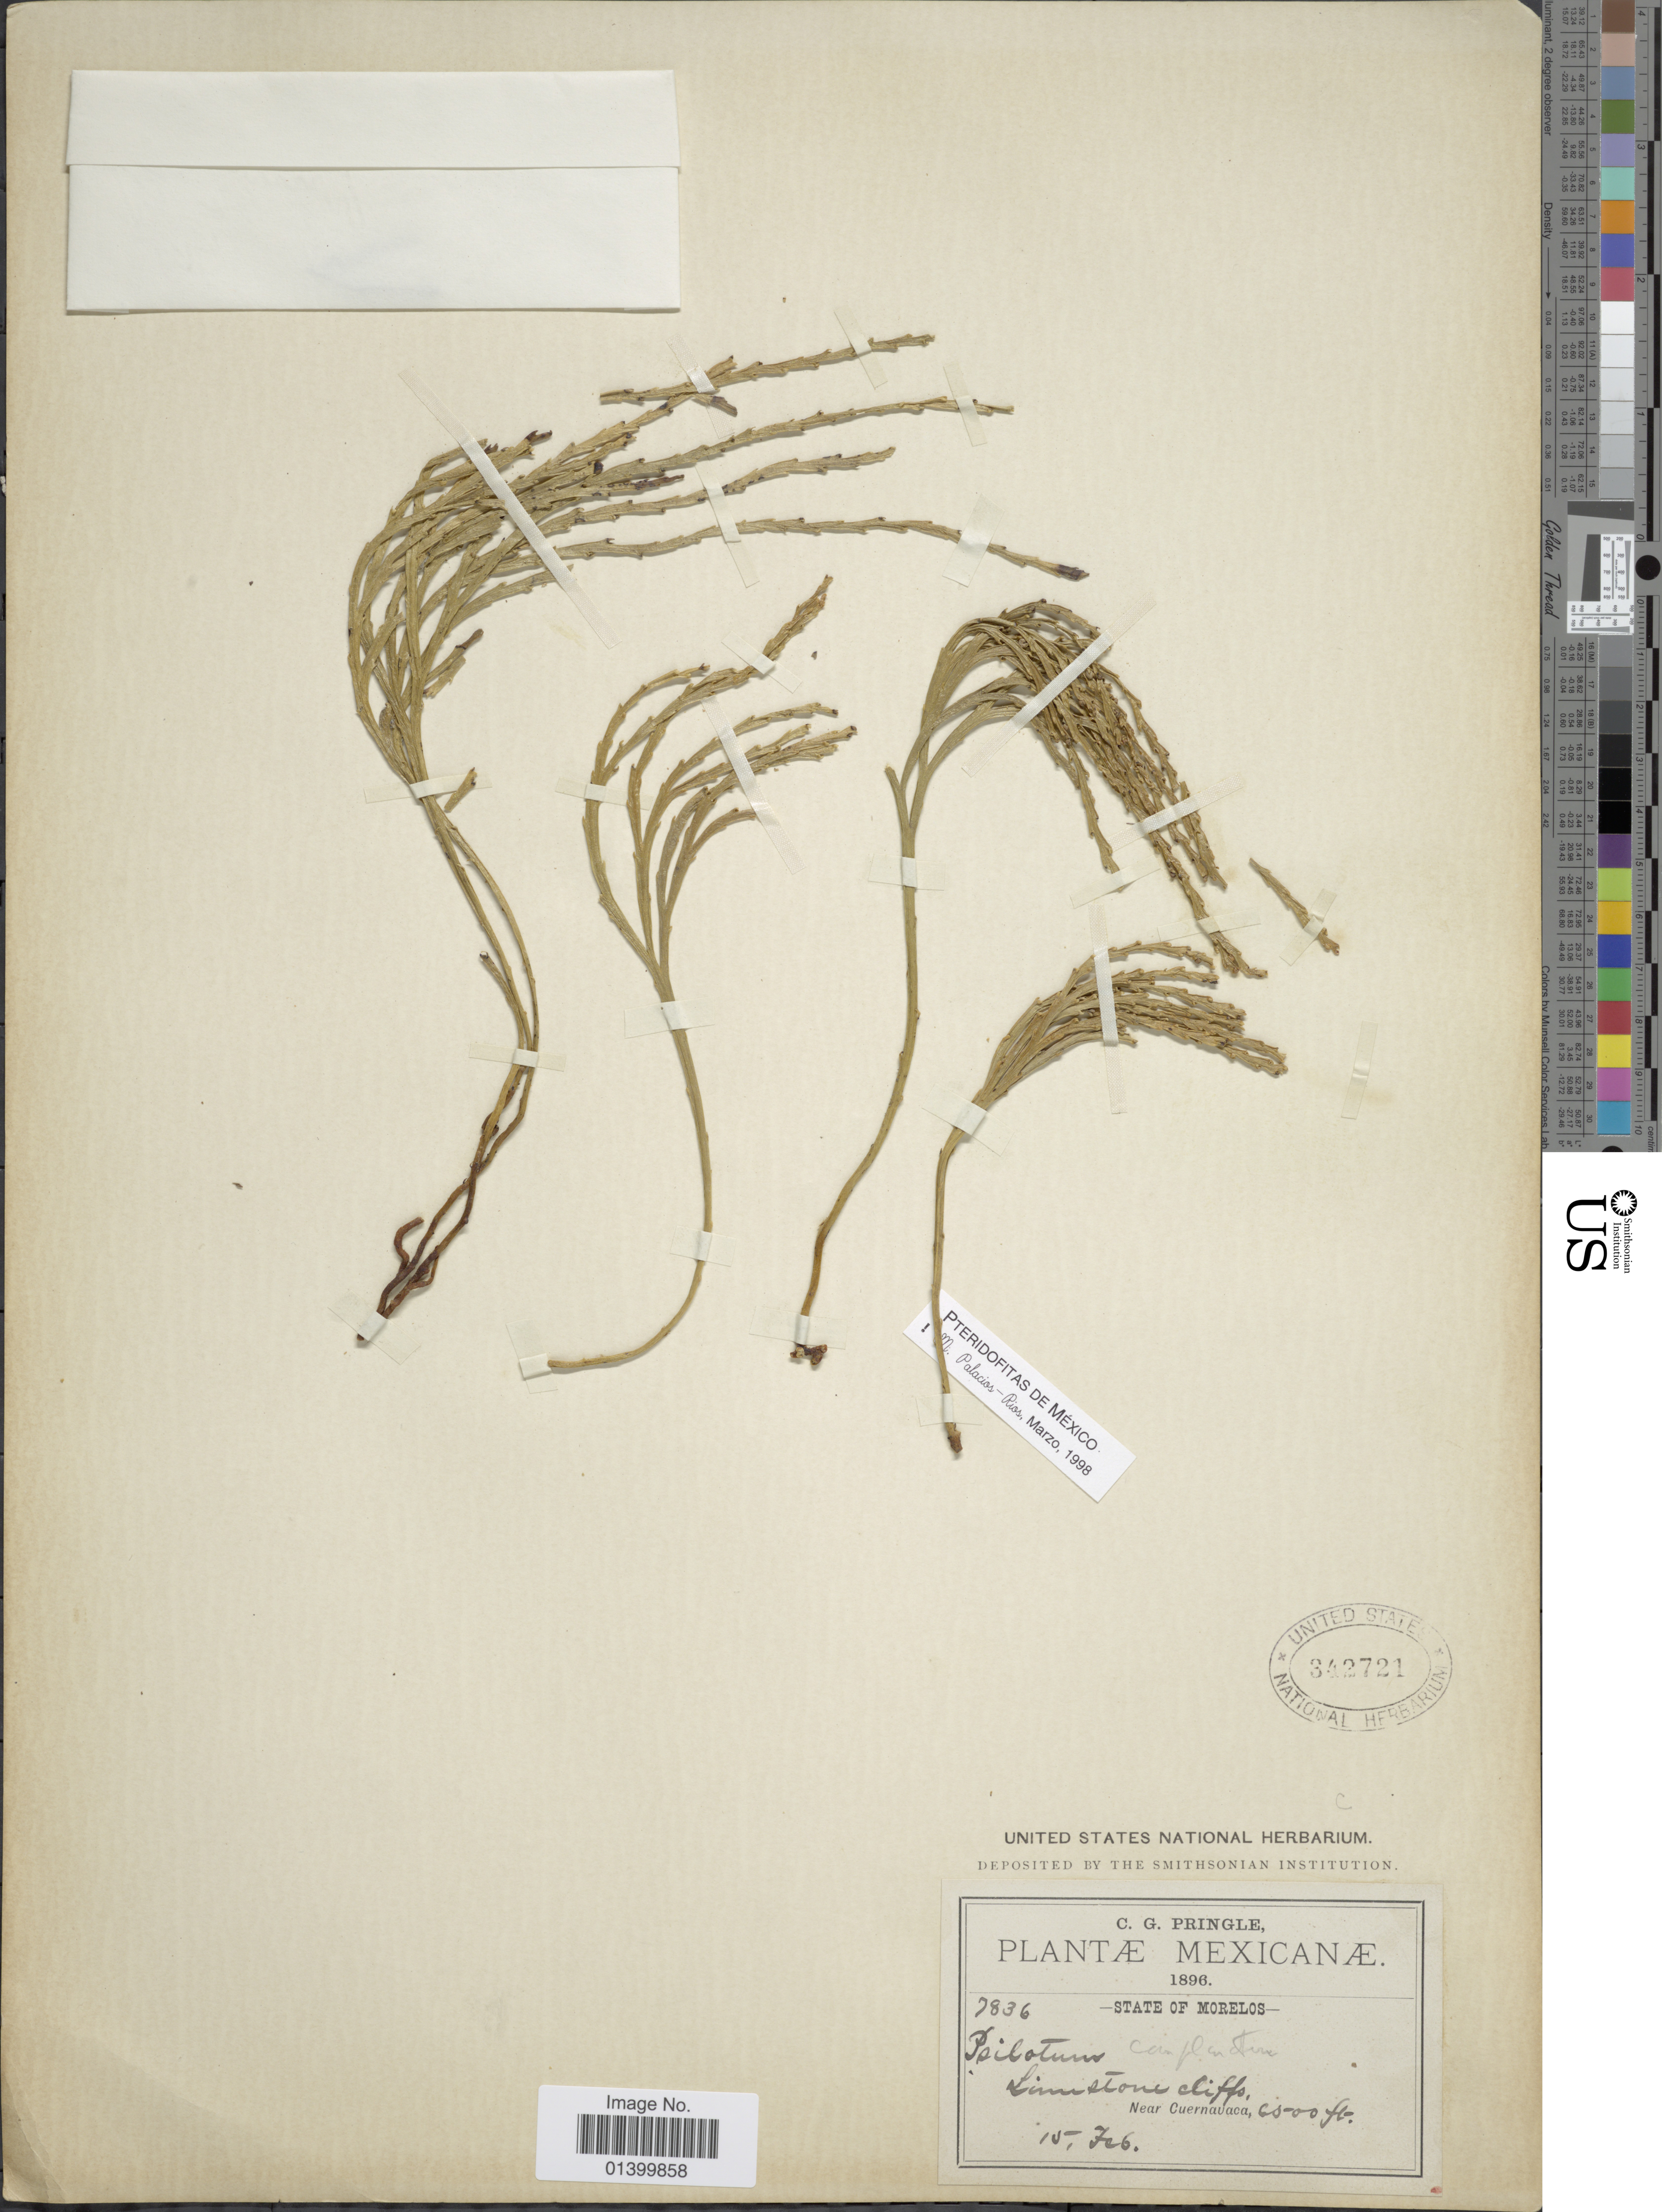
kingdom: Plantae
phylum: Tracheophyta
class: Polypodiopsida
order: Psilotales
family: Psilotaceae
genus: Psilotum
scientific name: Psilotum complanatum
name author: Sw.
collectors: C. G. Pringle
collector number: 7836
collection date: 1896-02-15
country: Mexico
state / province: Morelos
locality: Plantæ Mexicaæ. State of Morelos. Near Cuernavaca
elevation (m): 1981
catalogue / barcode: US 342721